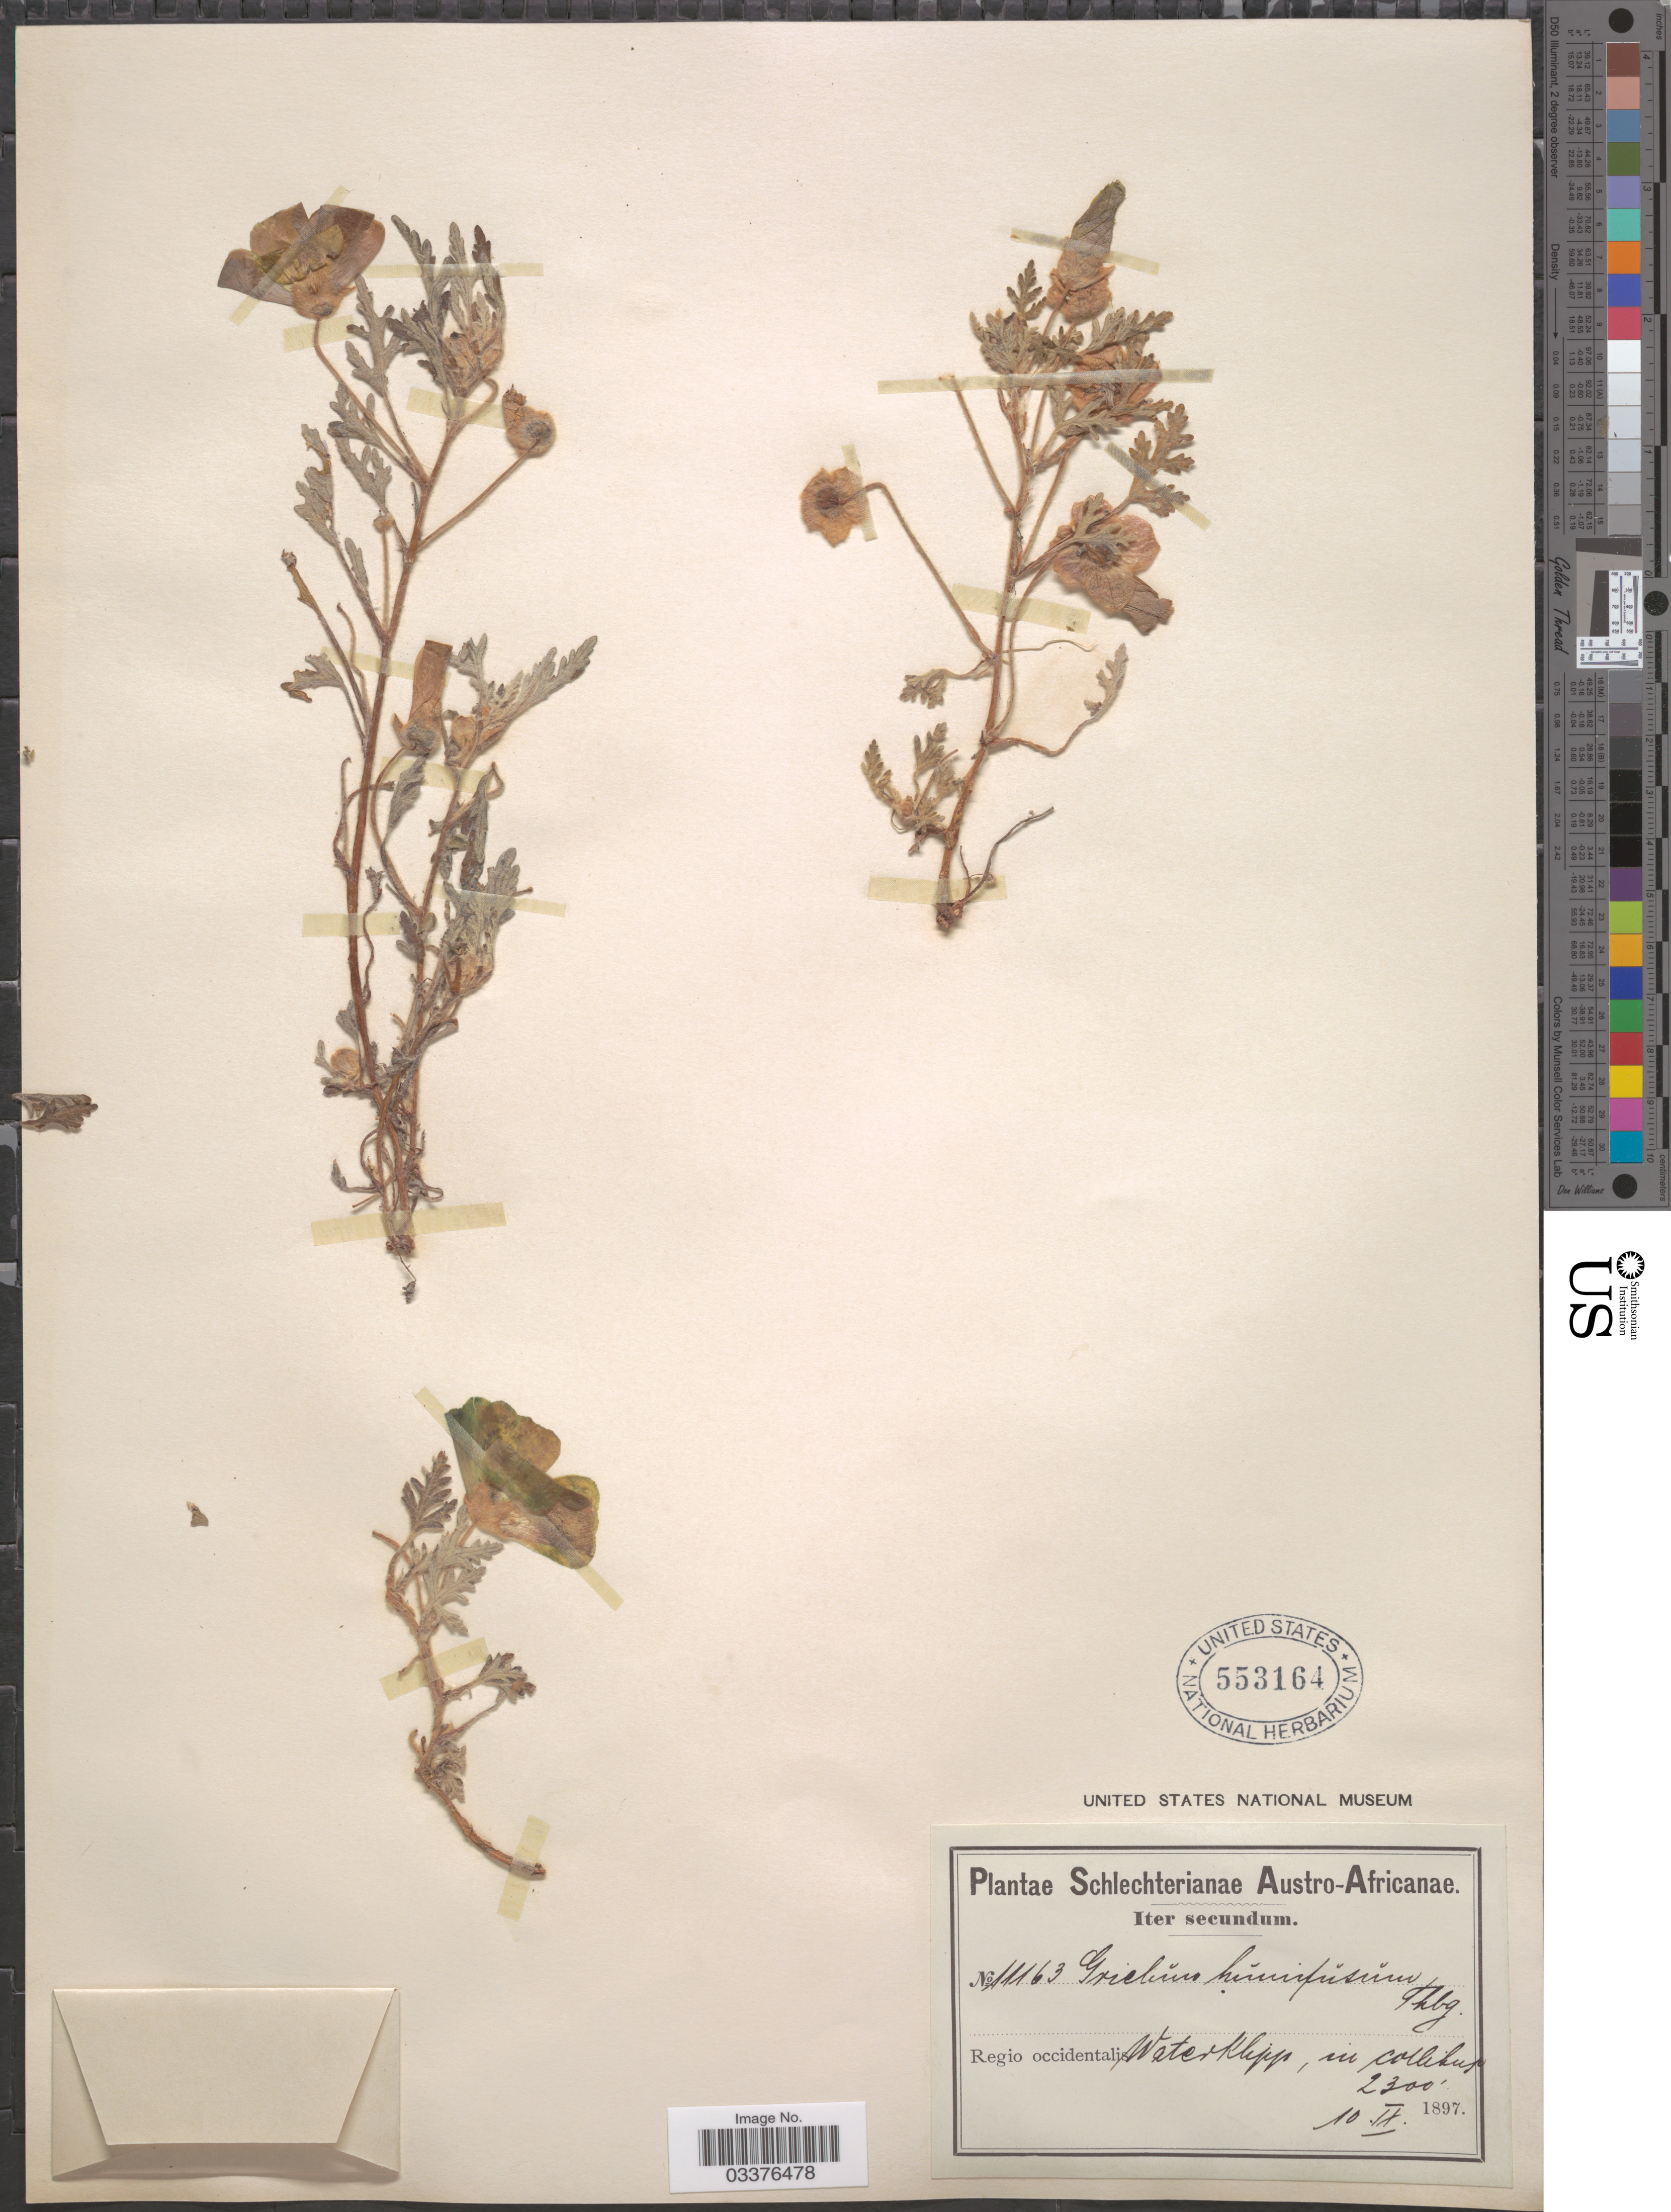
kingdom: Plantae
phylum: Tracheophyta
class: Magnoliopsida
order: Malvales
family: Neuradaceae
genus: Grielum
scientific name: Grielum humifusum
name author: Thunb.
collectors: Schlechter, --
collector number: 11163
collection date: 1897-09-10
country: South Africa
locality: Austro-Africanae. Regio occidentalis. Waterklipp, in collibus.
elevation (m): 701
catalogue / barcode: US 553164